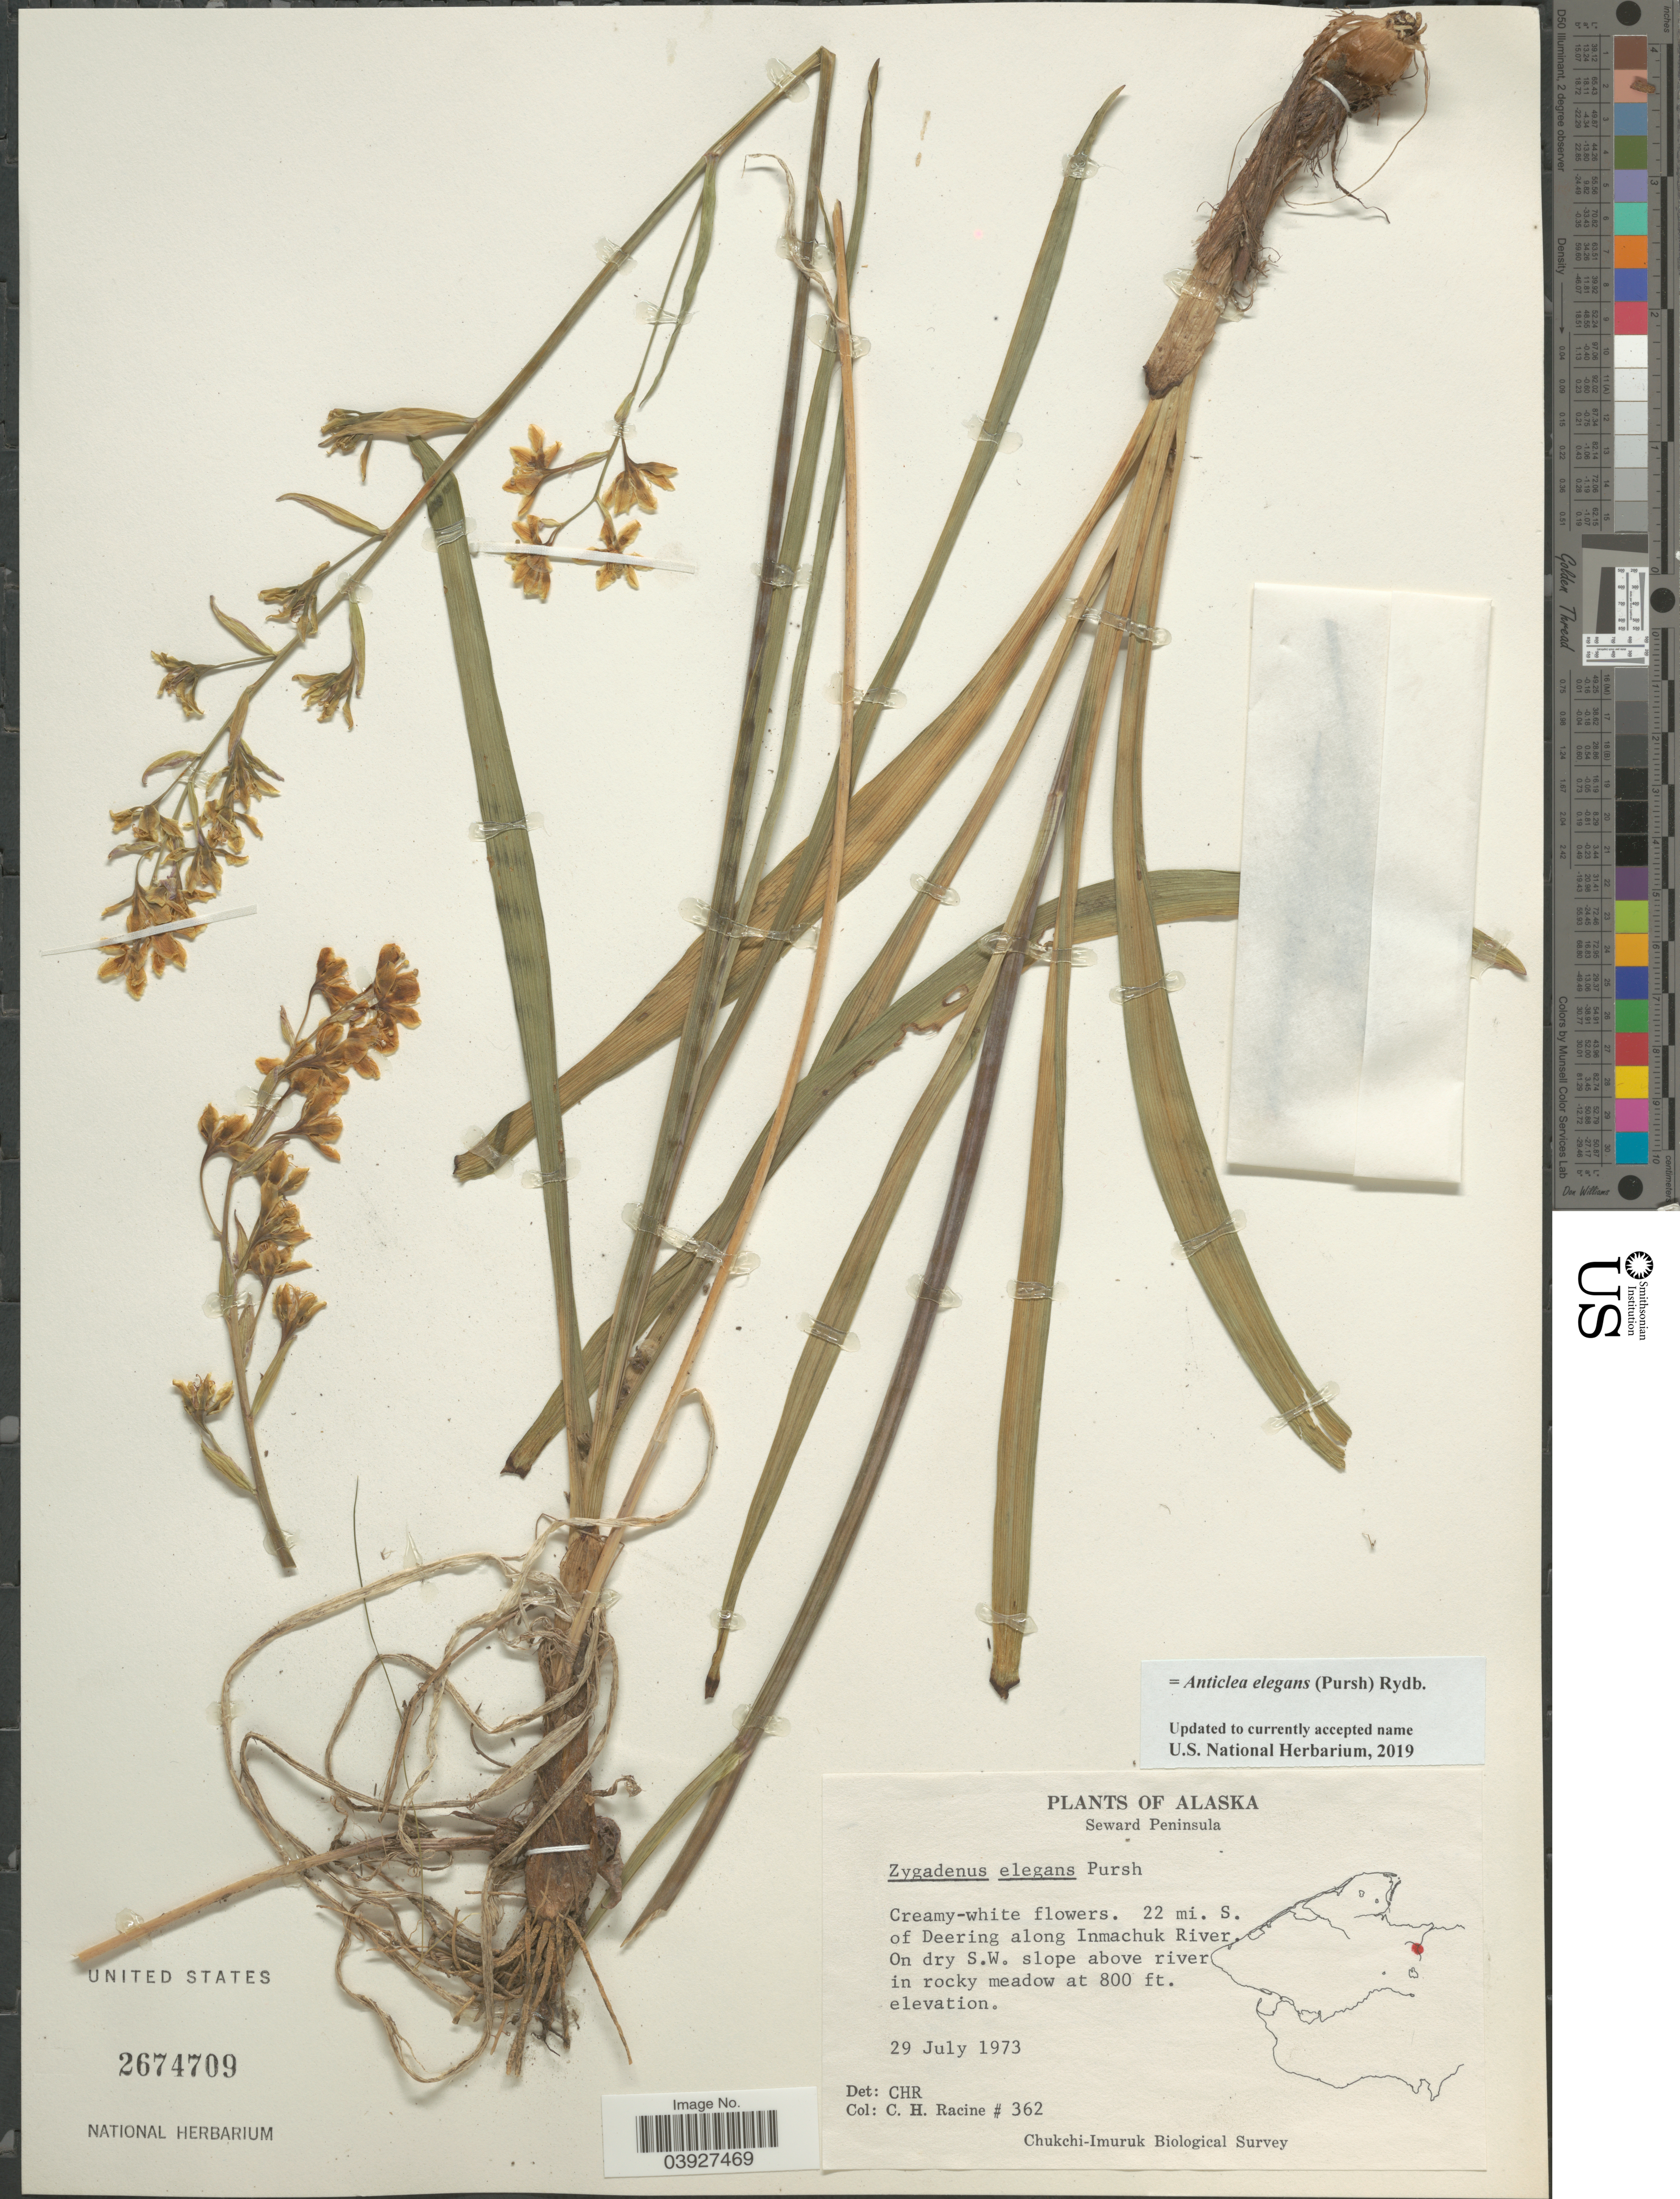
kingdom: Plantae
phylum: Tracheophyta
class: Liliopsida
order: Liliales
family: Melanthiaceae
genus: Anticlea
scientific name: Anticlea elegans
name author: (Pursh) Rydb.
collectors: C. Racine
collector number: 362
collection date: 1973-07-29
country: United States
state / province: Alaska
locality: Seward Peninsula. 22 mi. S. of Deering along Inmachuk River. On dry S.W. slope above river in rocky meadow.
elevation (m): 244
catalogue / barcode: US 2674709